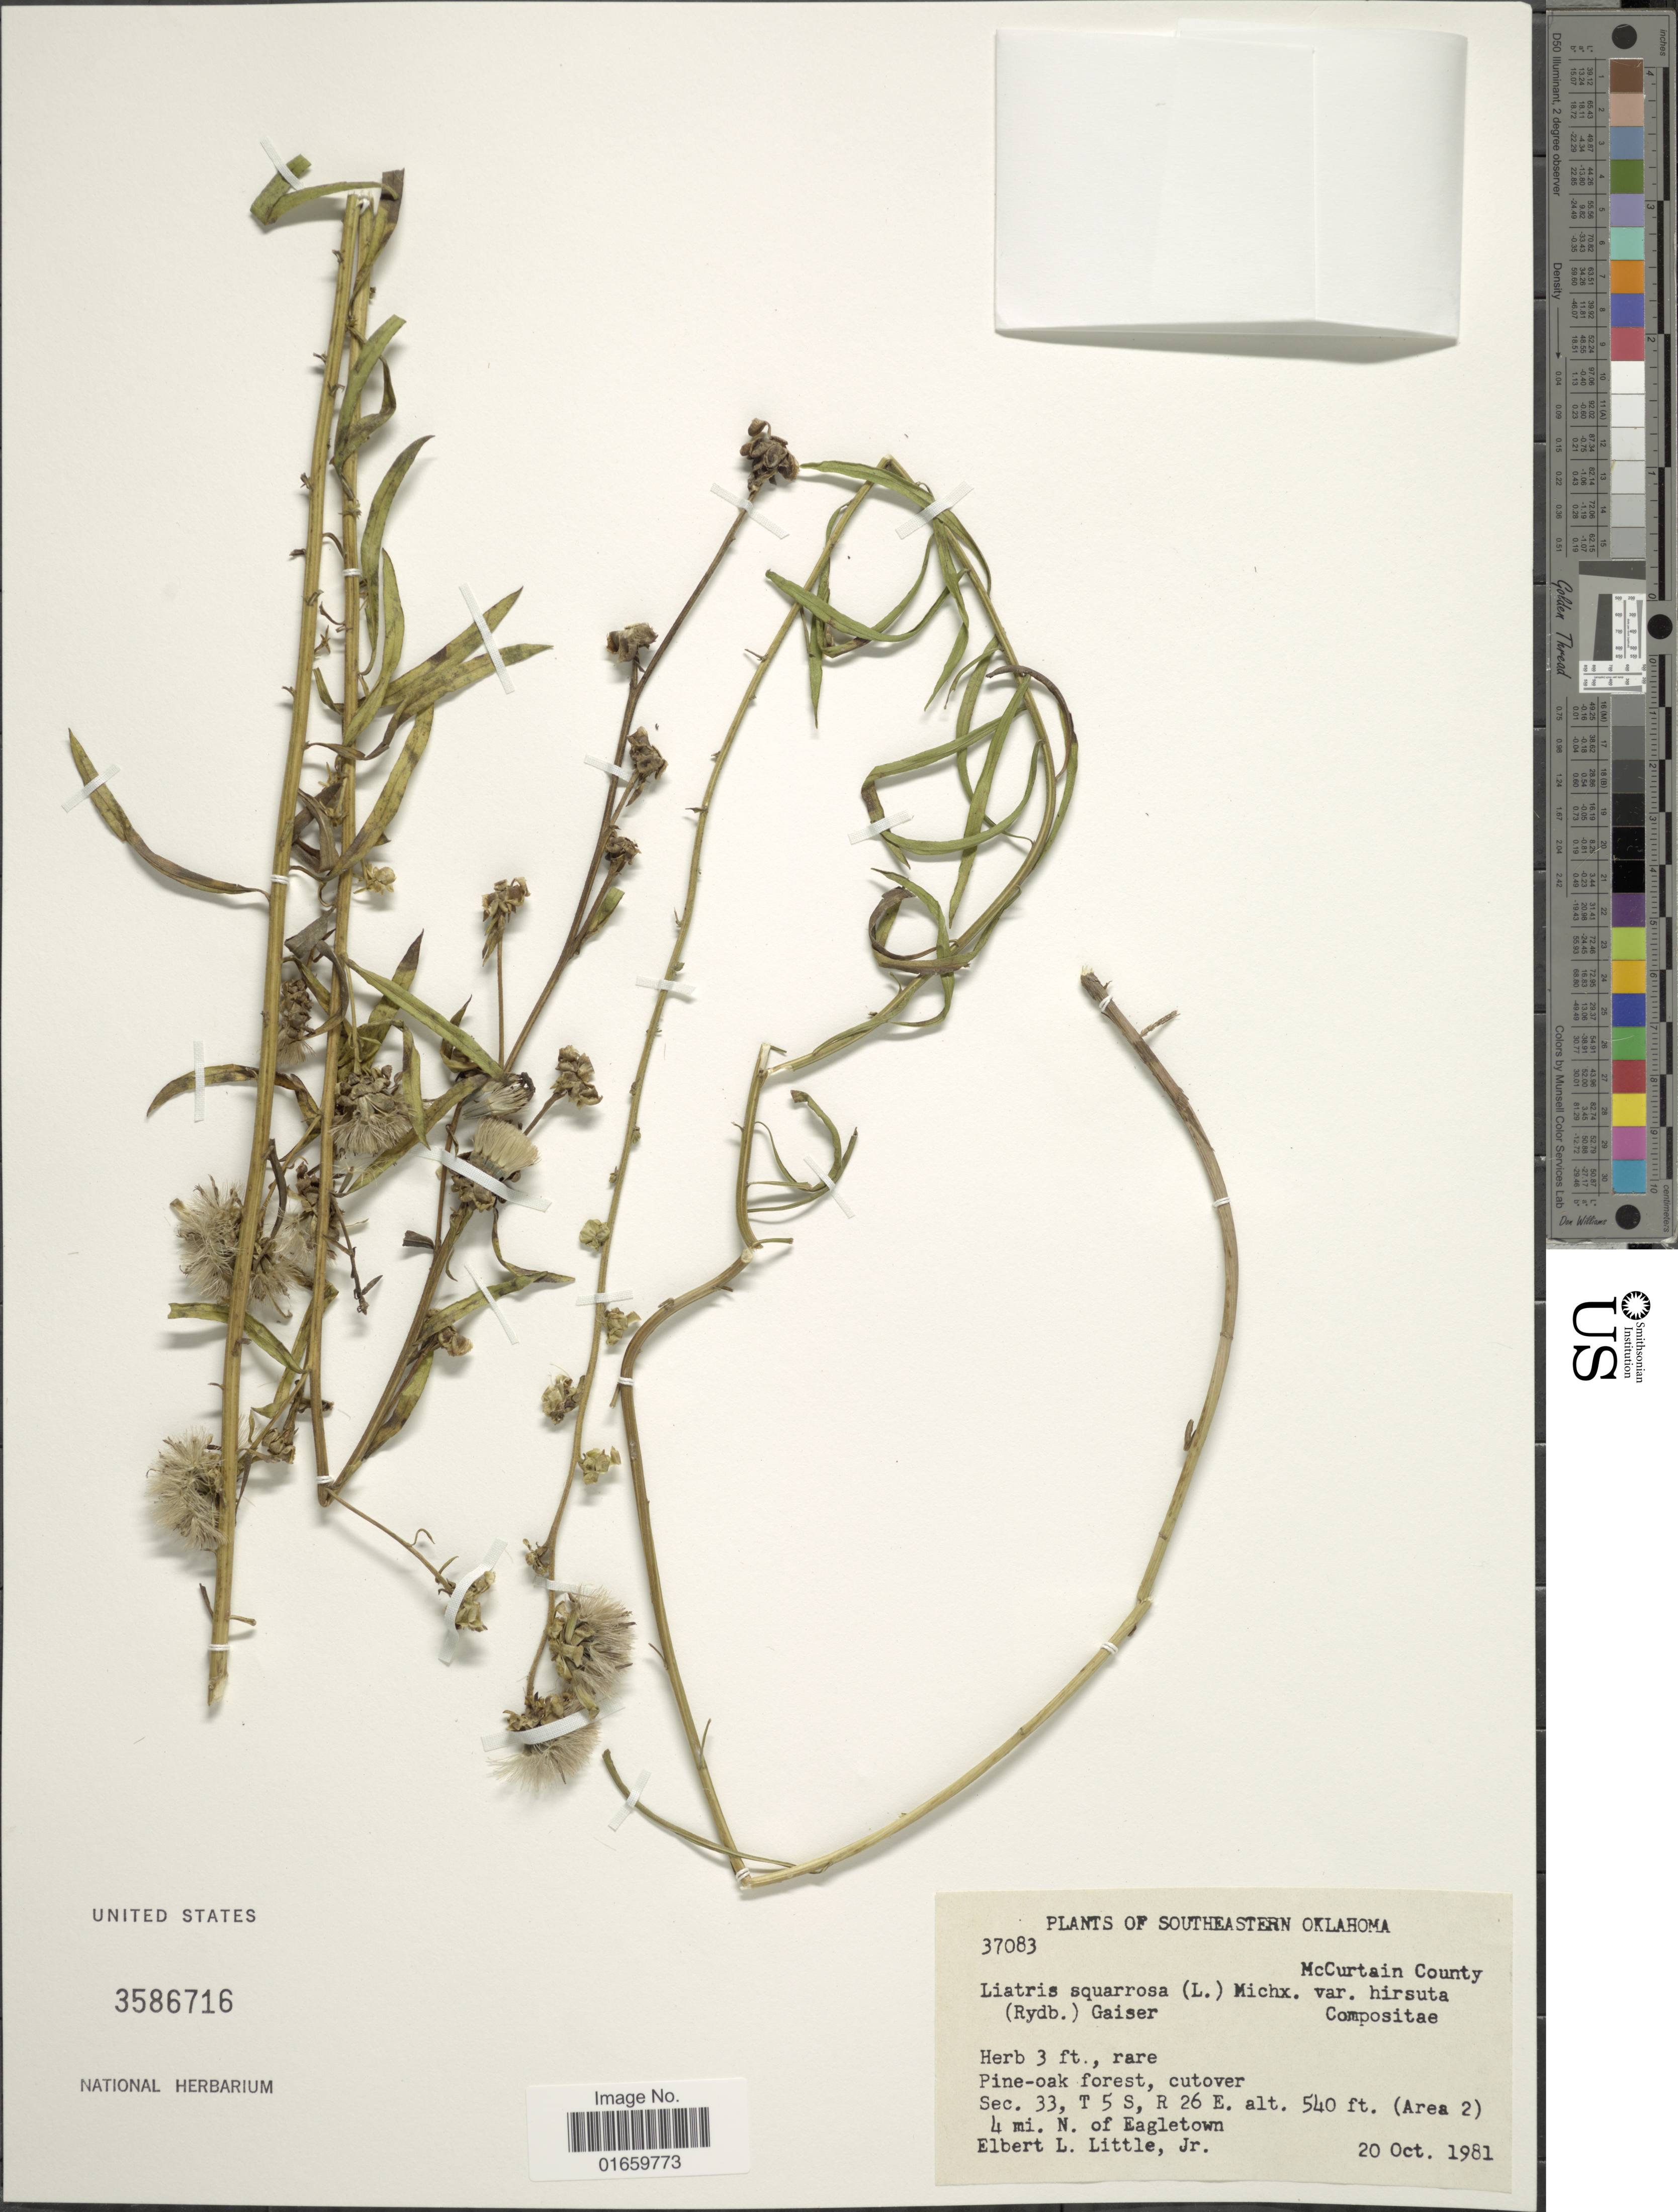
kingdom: Plantae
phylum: Tracheophyta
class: Magnoliopsida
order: Asterales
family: Asteraceae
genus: Liatris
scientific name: Liatris squarrosa var. glabrata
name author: (Rydb.) Gaiser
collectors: E. L. Little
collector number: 37083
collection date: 1981-10-20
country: United States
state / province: Oklahoma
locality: Southeastern Oklahoma, McCurtain County, Sec. 33, T 5 S, R 26 E, 4 mi. N. of Eagletown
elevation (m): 165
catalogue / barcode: US 3586716